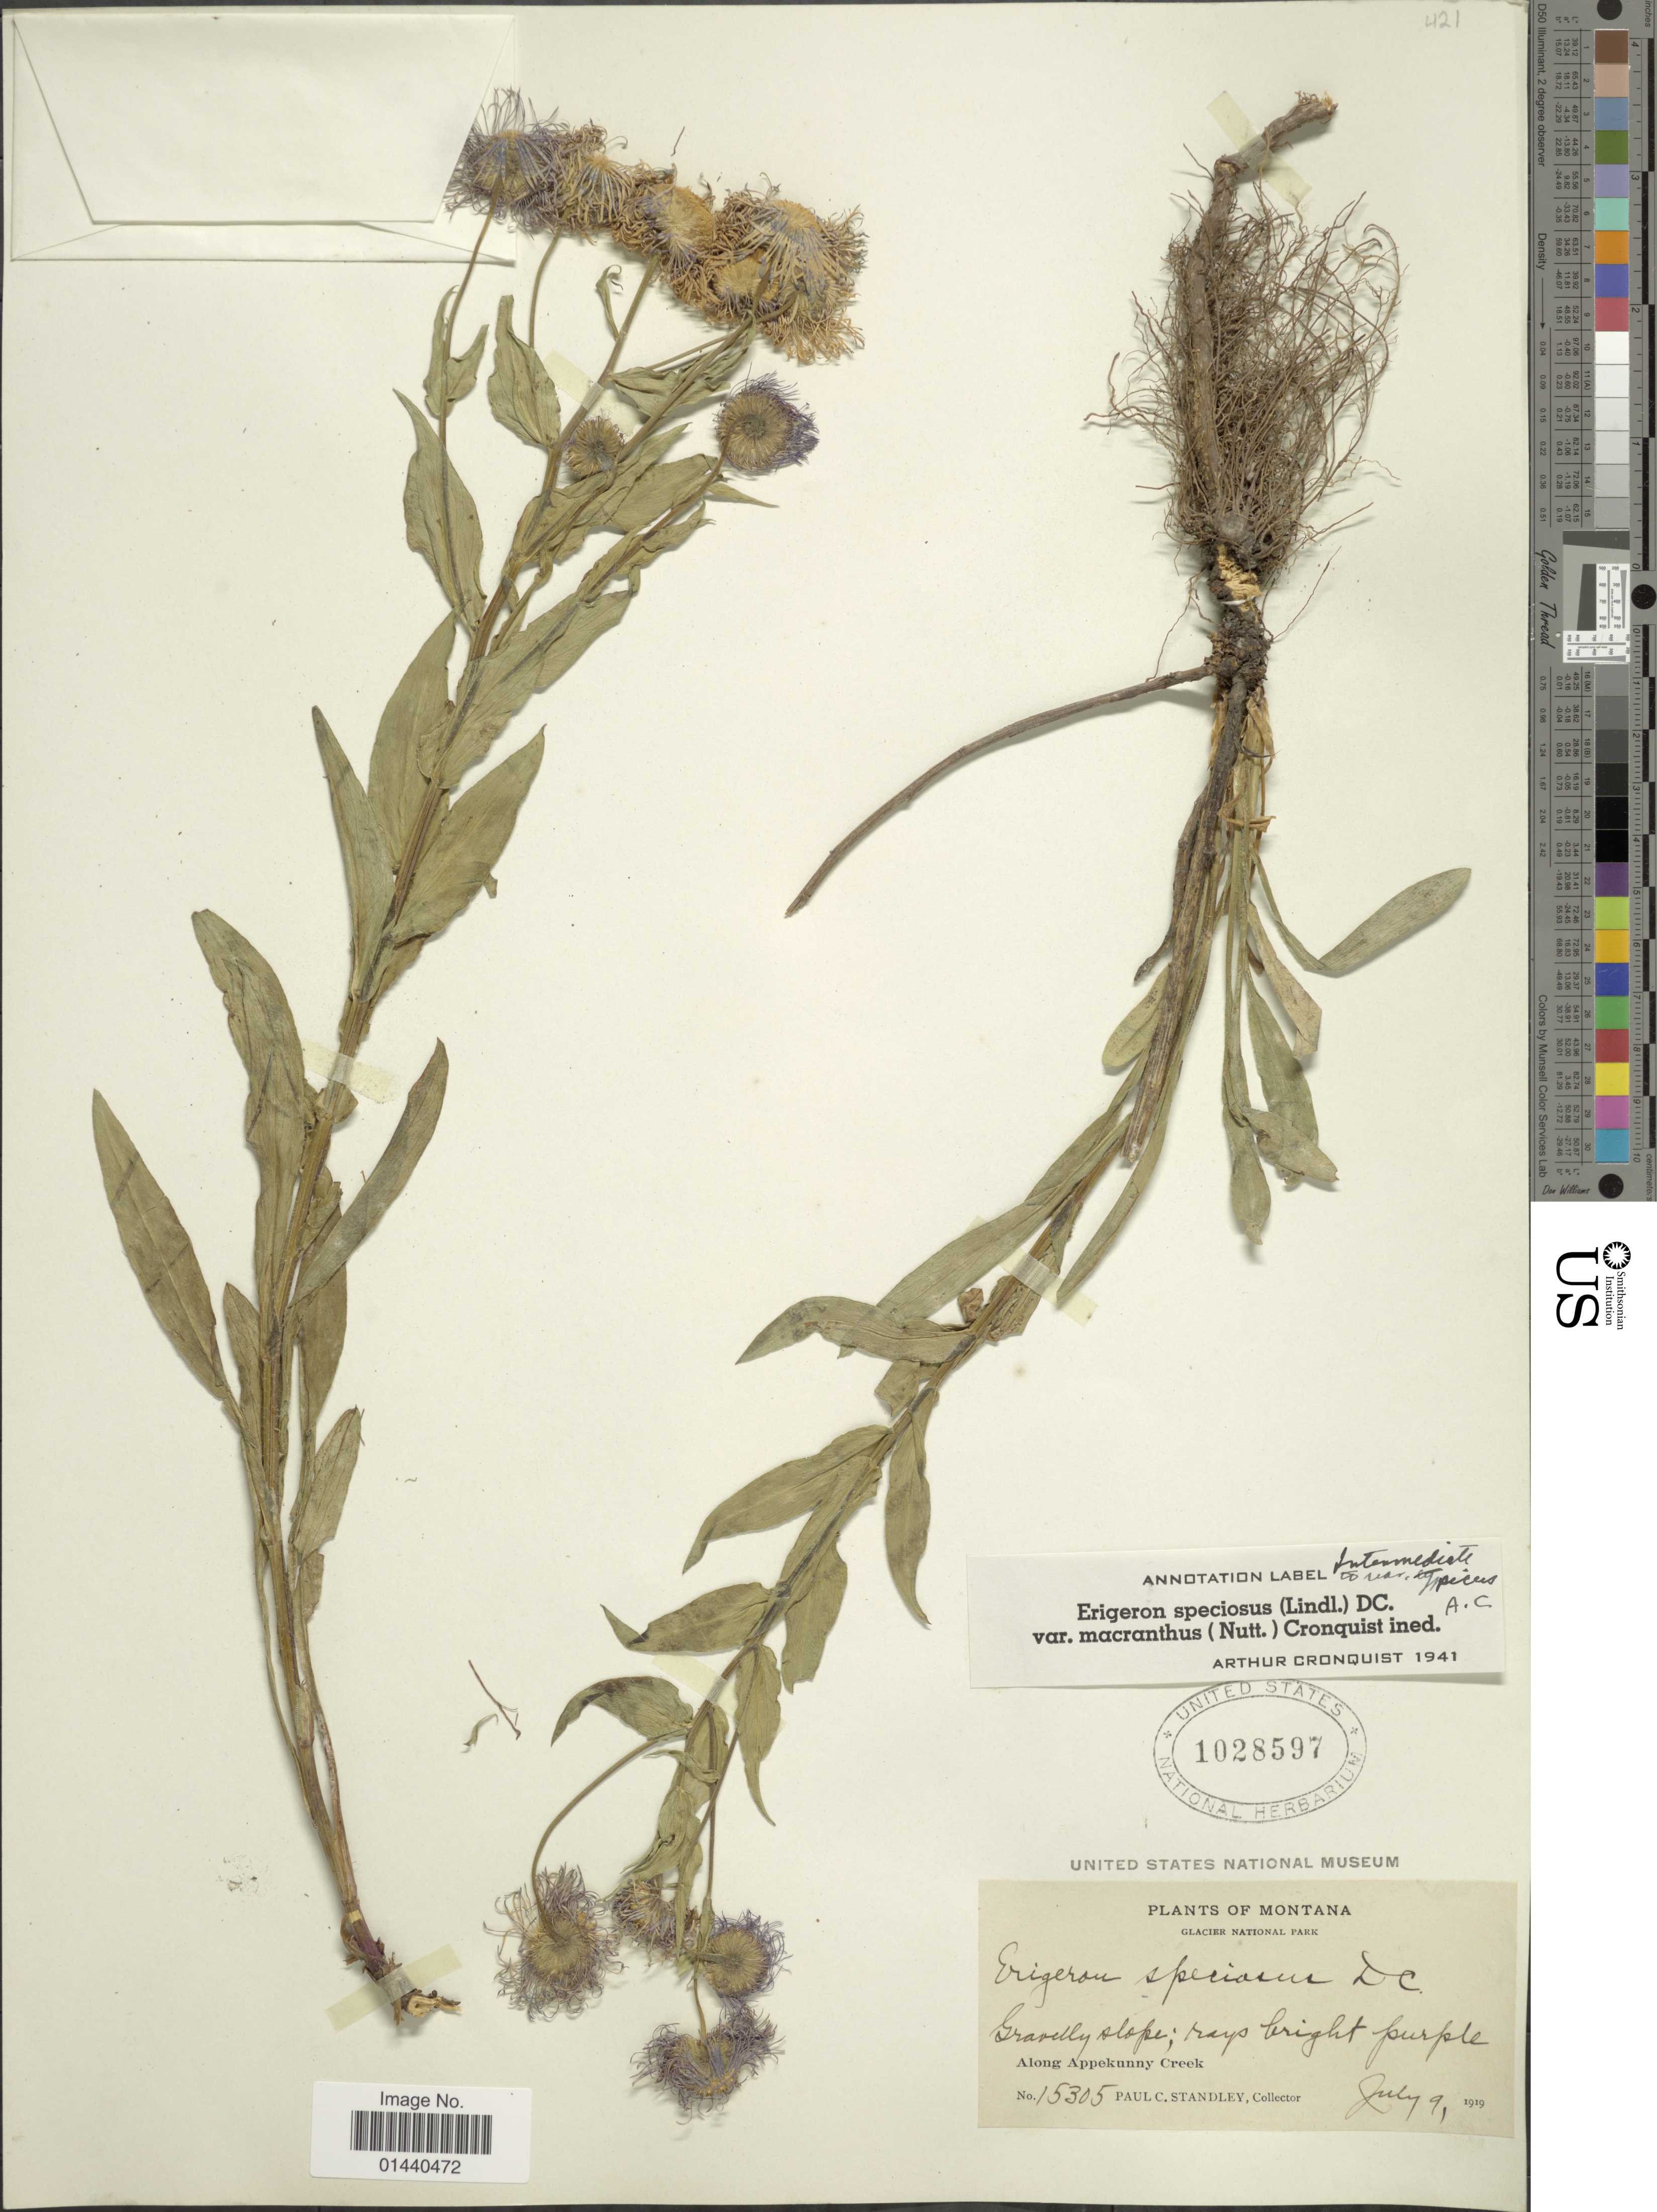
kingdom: Plantae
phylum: Tracheophyta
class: Magnoliopsida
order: Asterales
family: Asteraceae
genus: Erigeron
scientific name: Erigeron speciosus var. macranthus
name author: (Nutt.) Cronq.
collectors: P. C. Standley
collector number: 15305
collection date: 1919-07-09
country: United States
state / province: Montana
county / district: Glacier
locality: Glacier National Park. Along Appekunny Creek.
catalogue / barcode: US 1028597